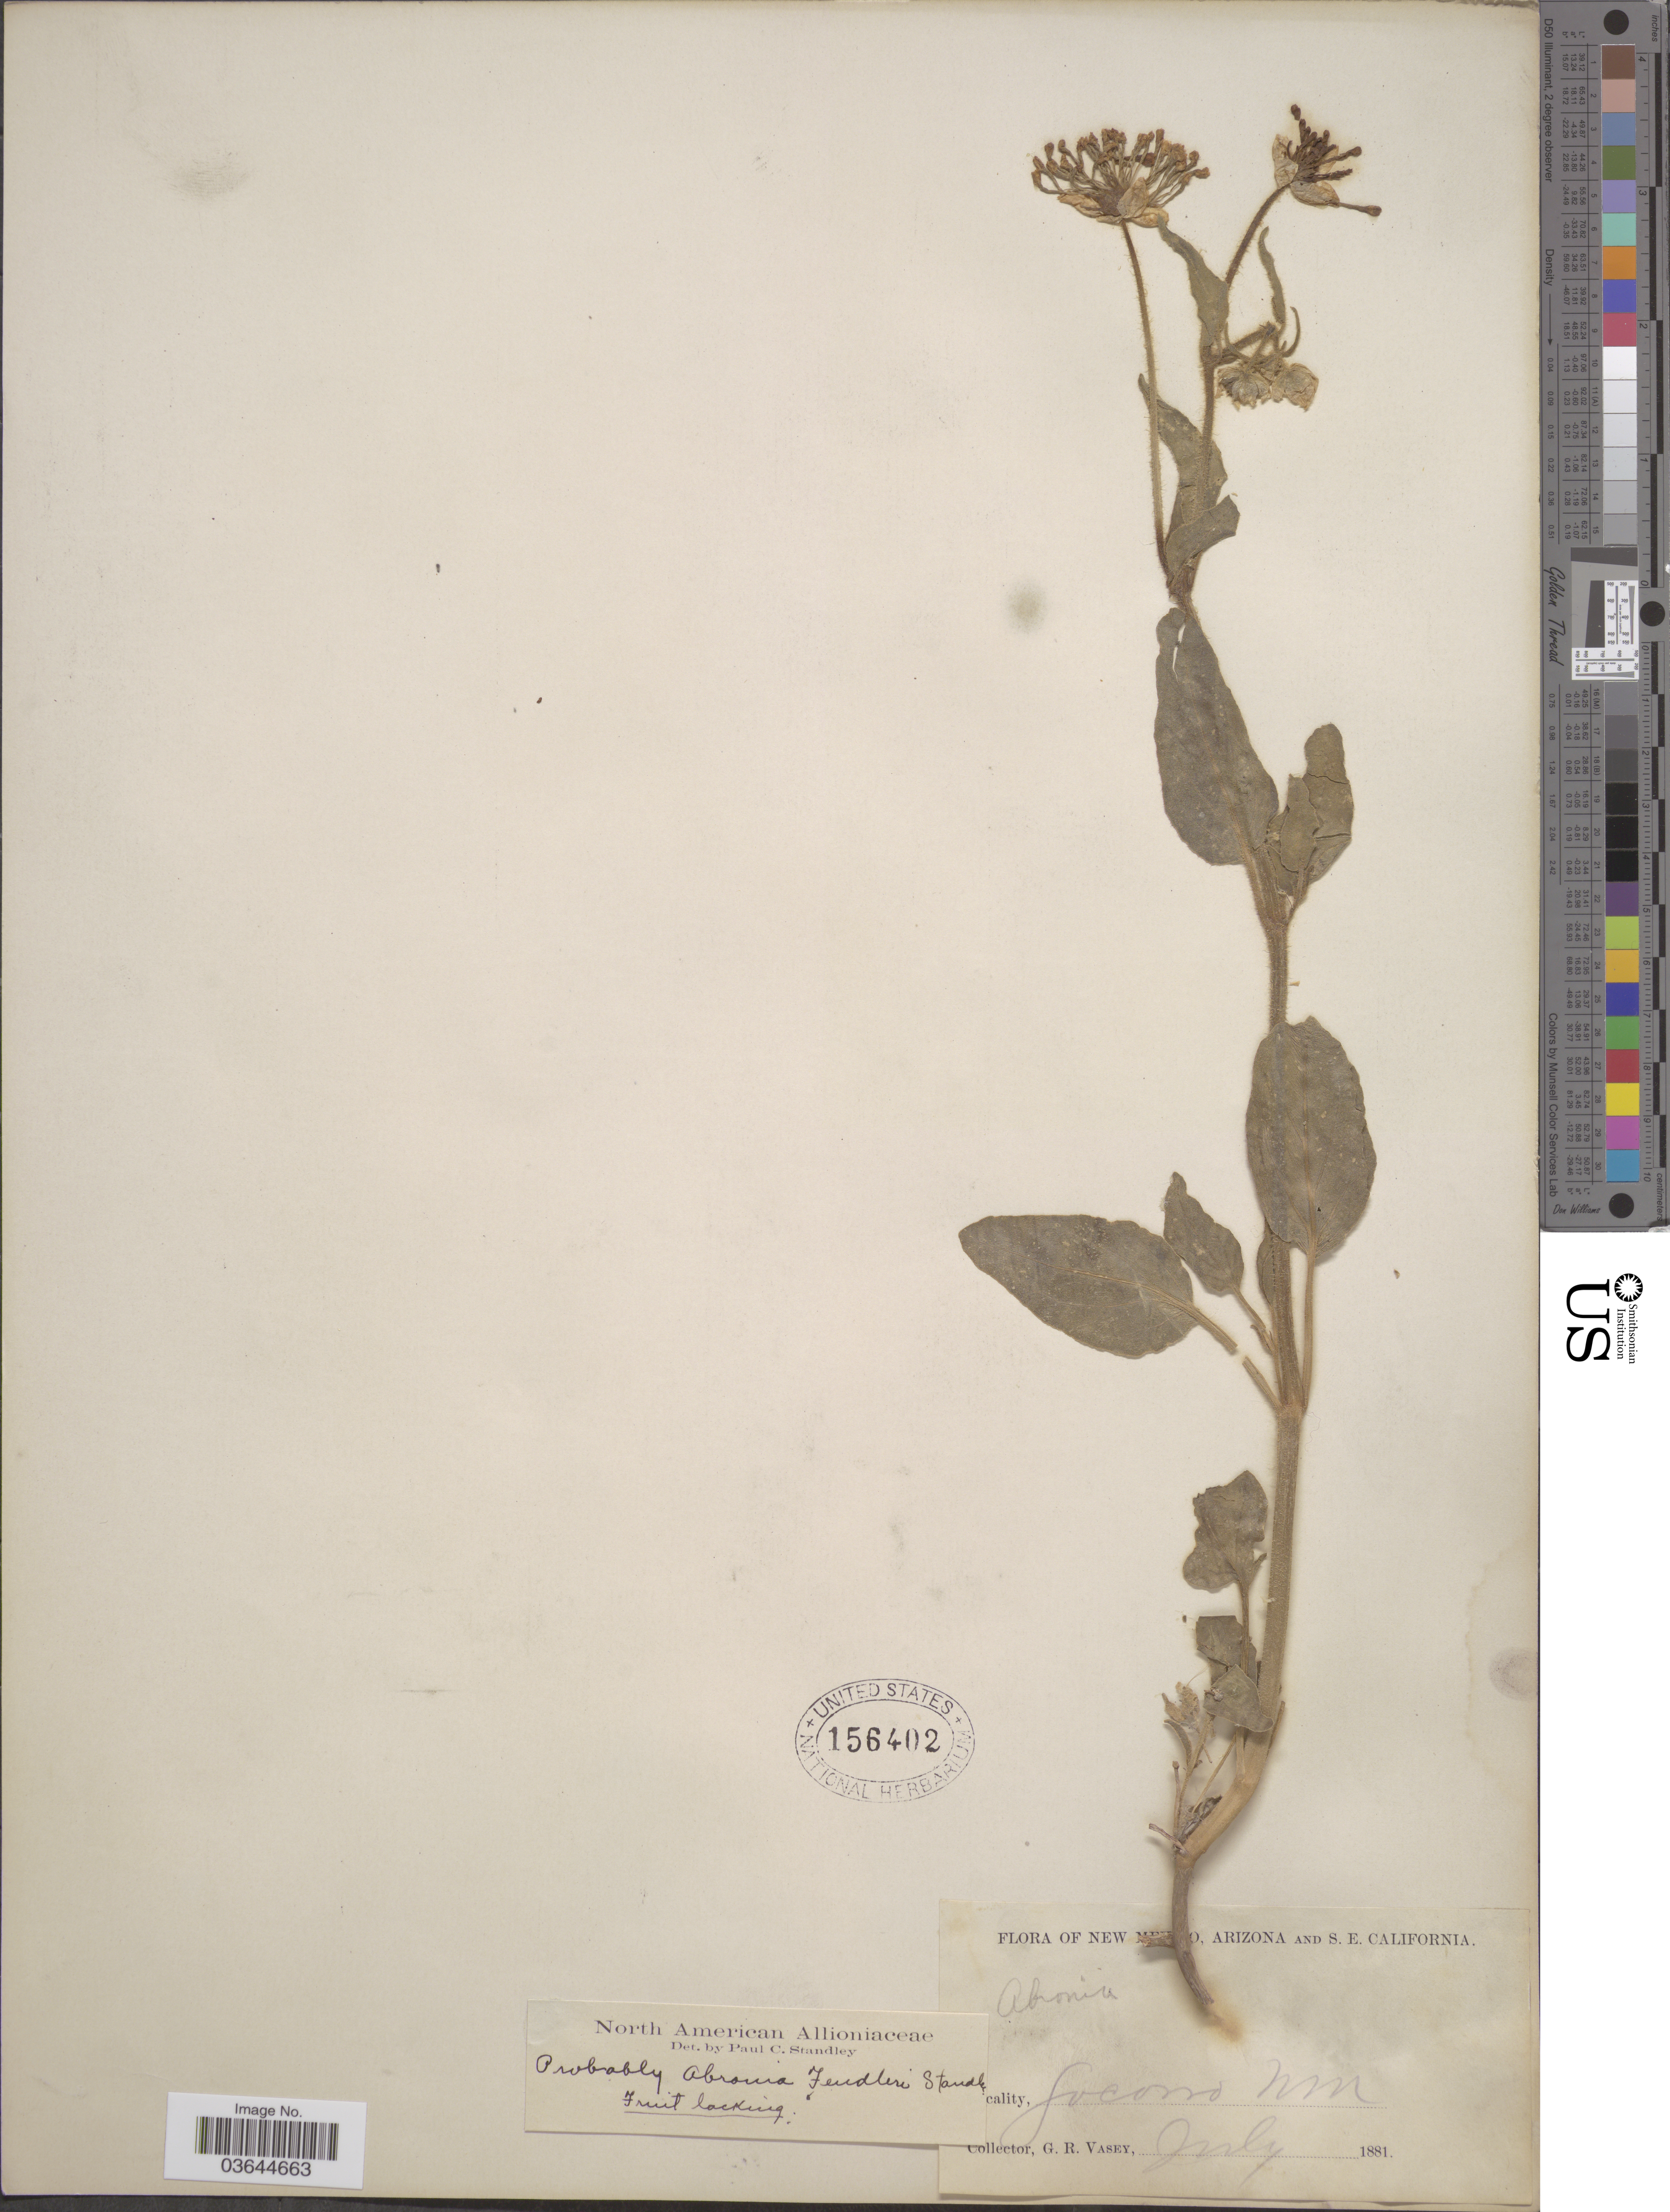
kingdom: Plantae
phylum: Tracheophyta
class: Magnoliopsida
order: Caryophyllales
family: Nyctaginaceae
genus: Abronia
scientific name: Abronia fragrans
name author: Nutt. ex Hook.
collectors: G. R. Vasey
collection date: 1881-07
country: United States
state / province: New Mexico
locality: Socorro.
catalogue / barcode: US 156402